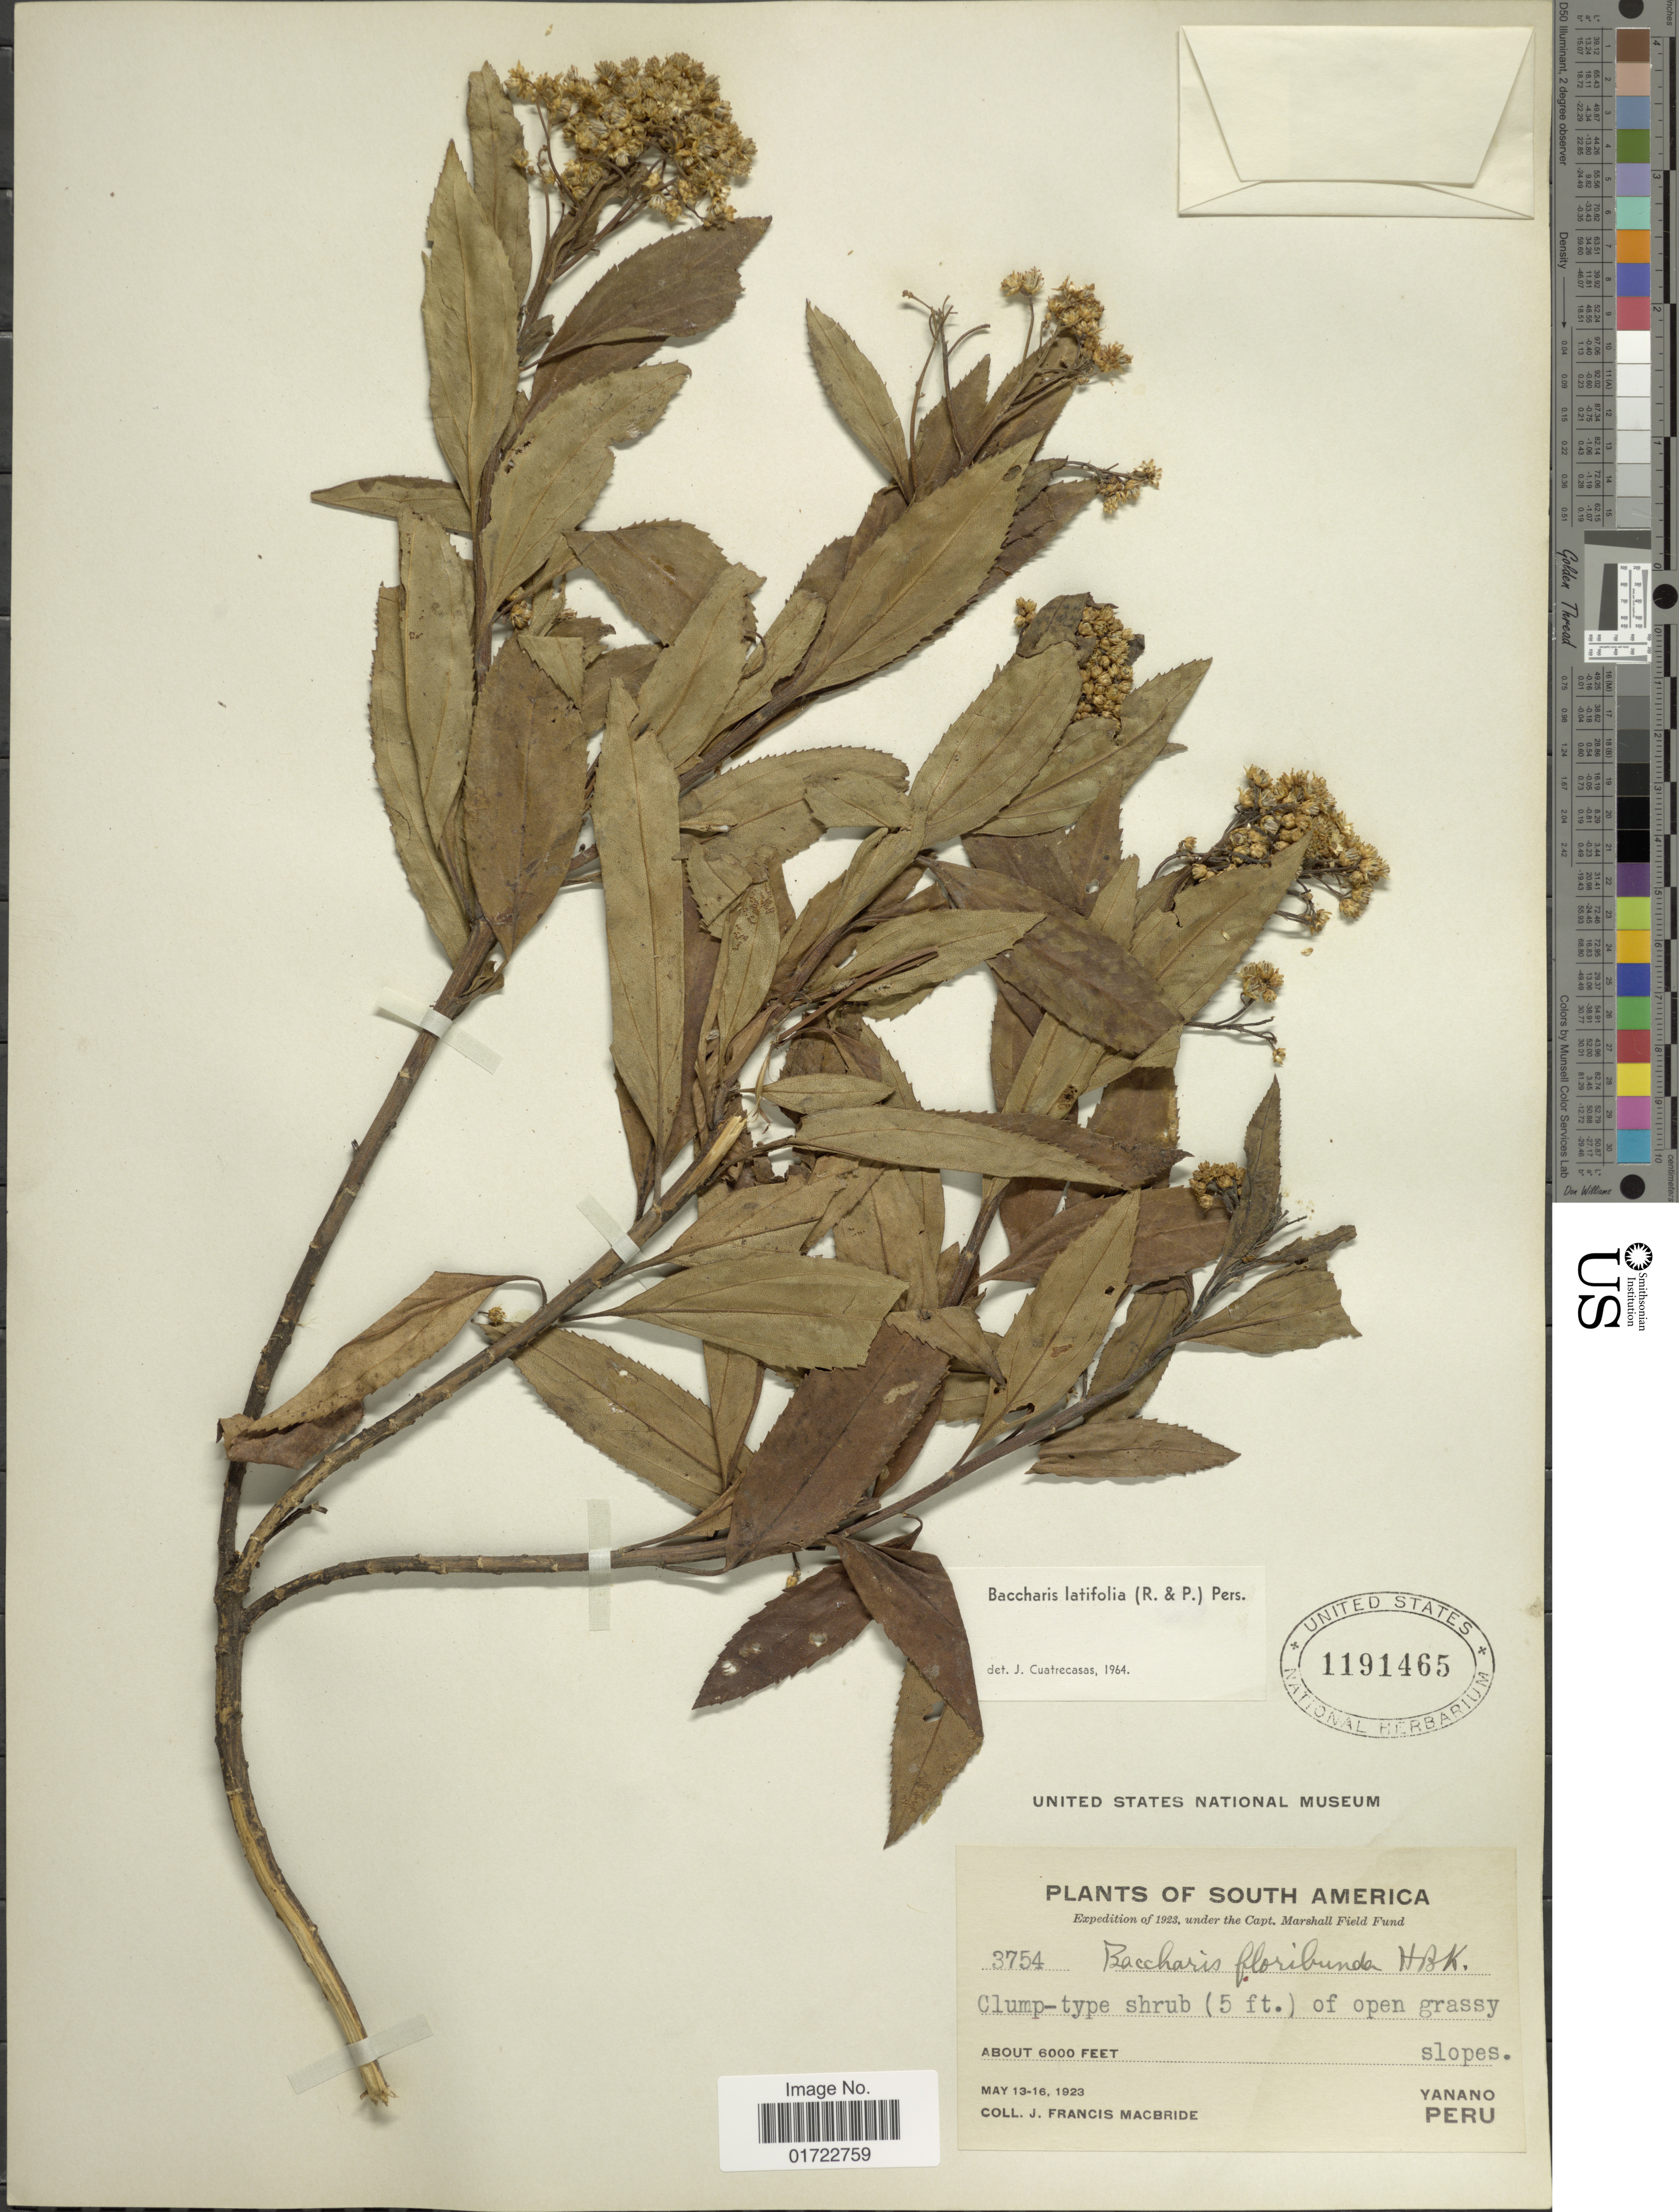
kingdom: Plantae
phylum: Tracheophyta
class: Magnoliopsida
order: Asterales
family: Asteraceae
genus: Baccharis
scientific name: Baccharis latifolia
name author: (Ruiz & Pav.) Pers.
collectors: J. F. Macbride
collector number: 3754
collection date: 1923-05-13/1923-05-16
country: Peru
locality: Yanano.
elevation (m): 1829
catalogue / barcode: US 1191465